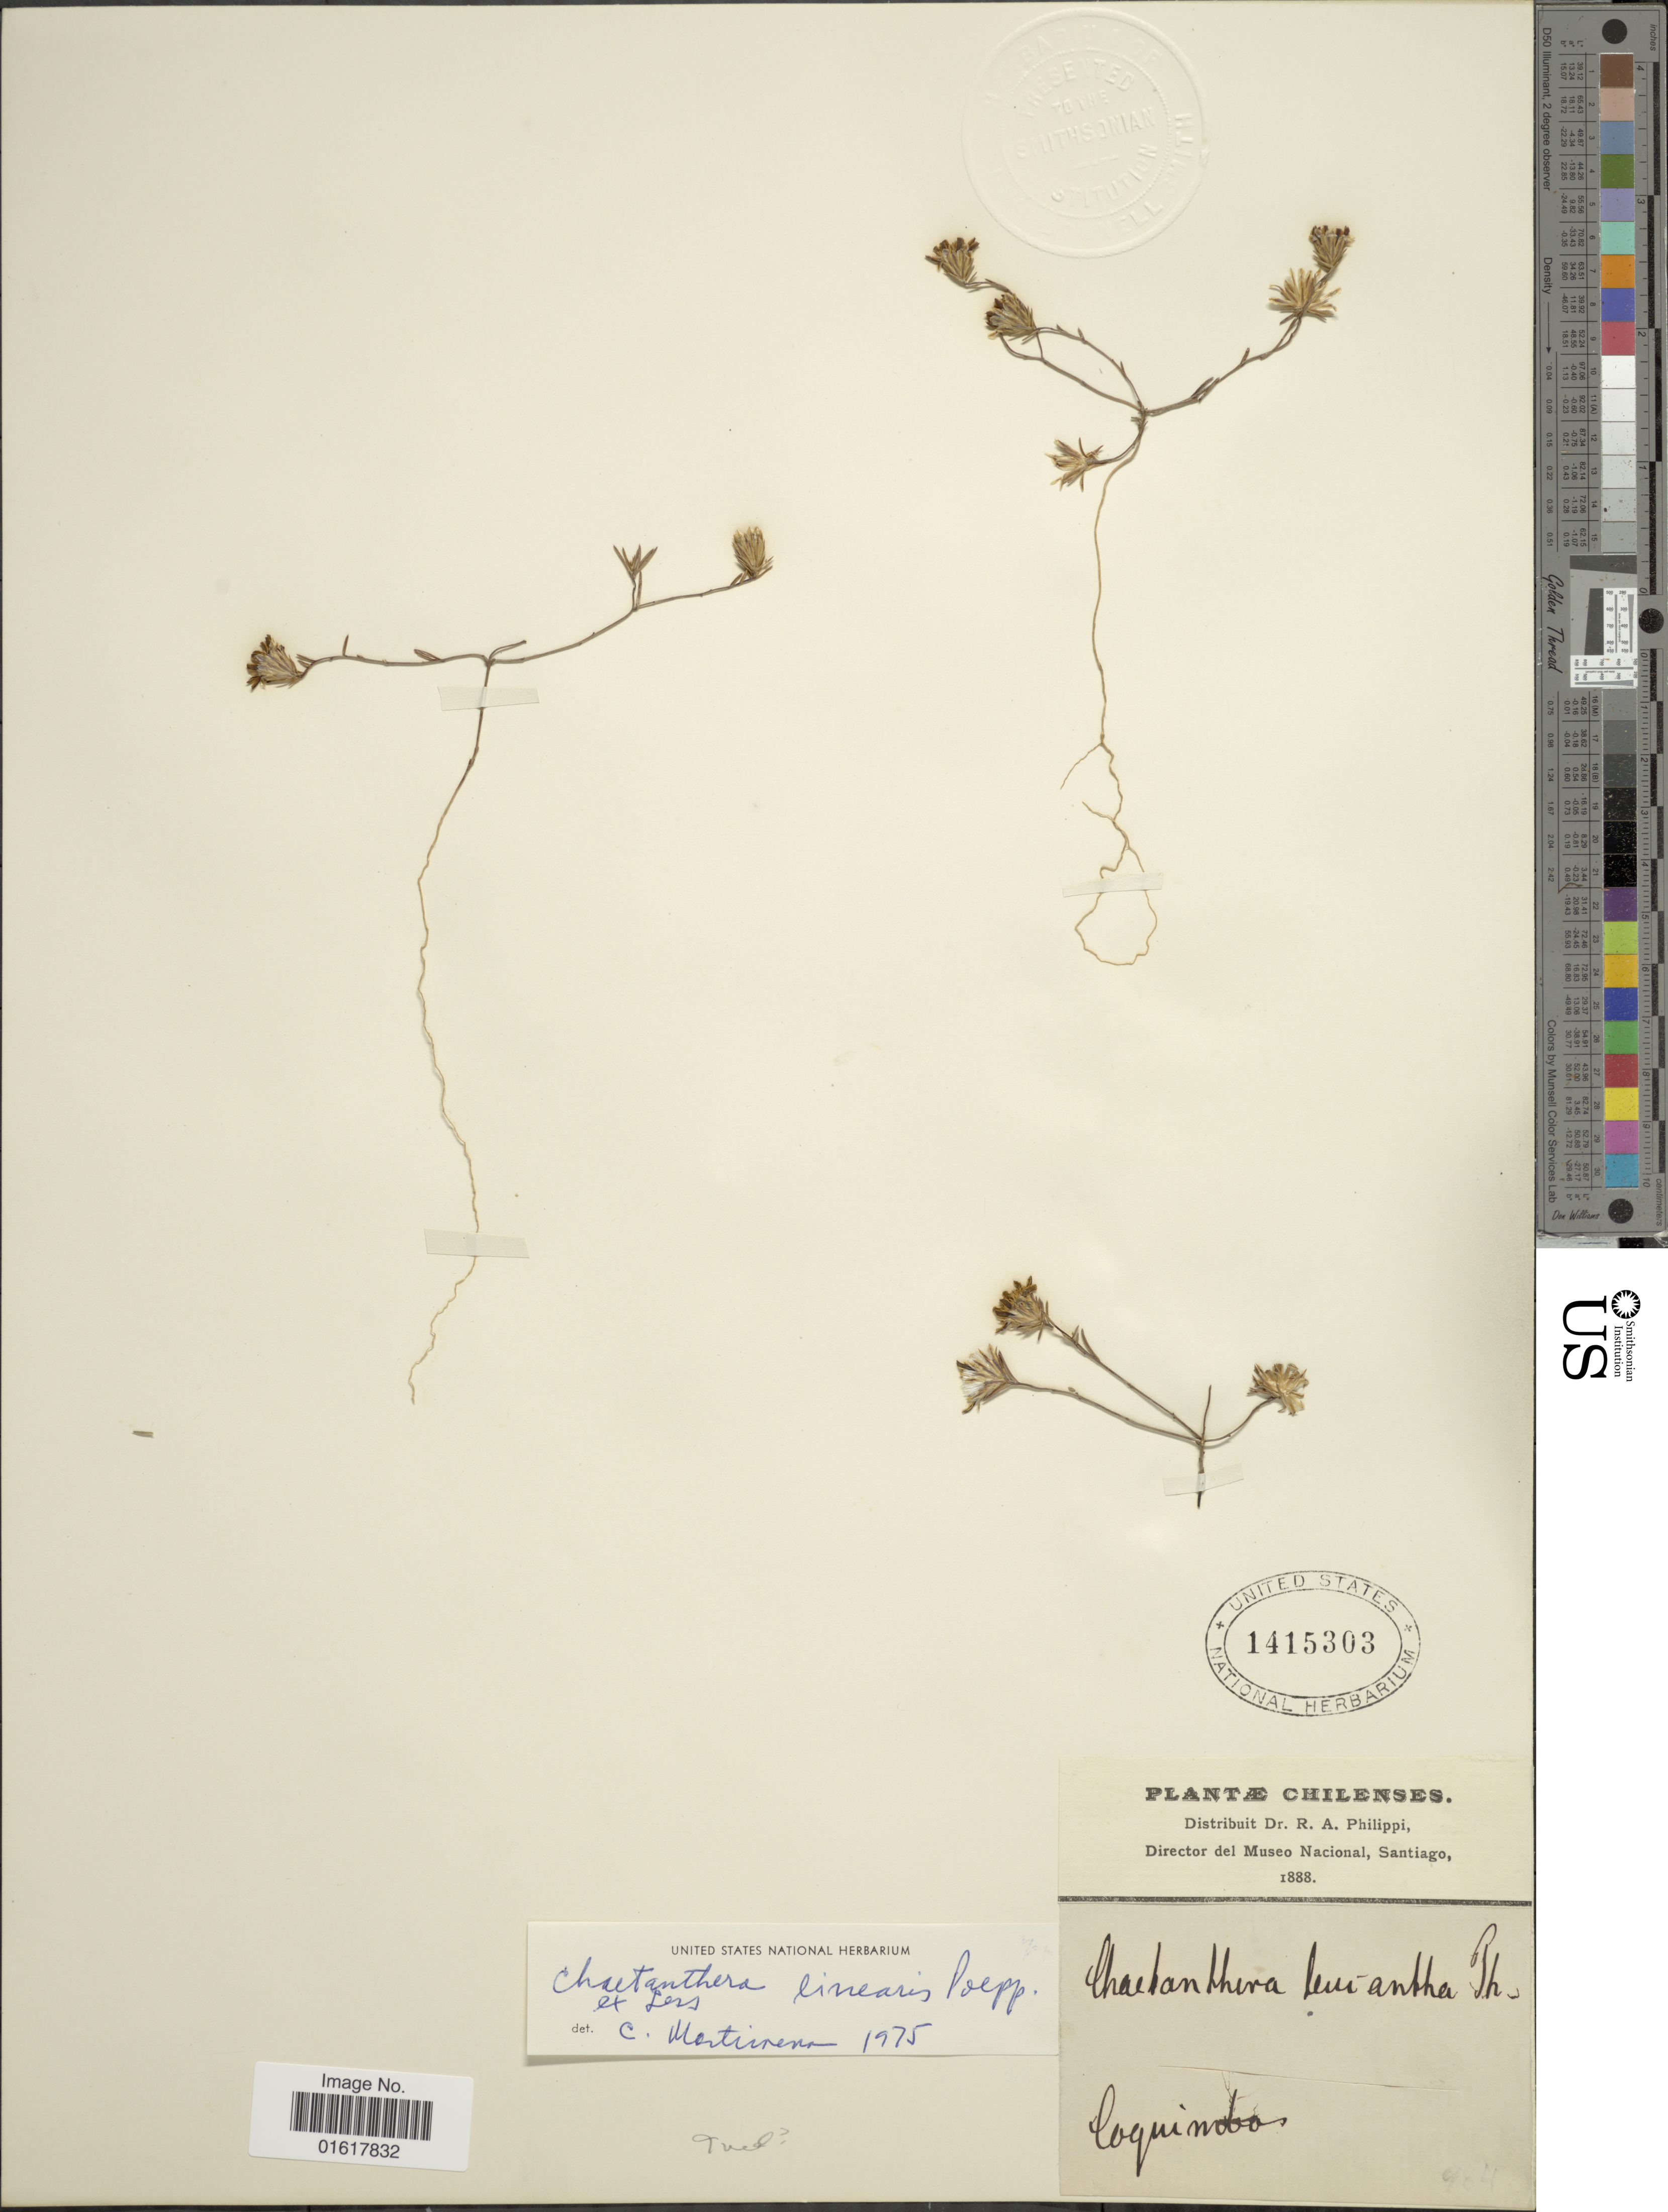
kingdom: Plantae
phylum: Tracheophyta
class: Magnoliopsida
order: Asterales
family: Asteraceae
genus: Chaetanthera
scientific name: Chaetanthera linearis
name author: Poepp. ex Less.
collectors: R. A. Philippi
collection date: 1888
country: Chile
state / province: Coquimbo (IV)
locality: Coquimbo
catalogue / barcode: US 1415303